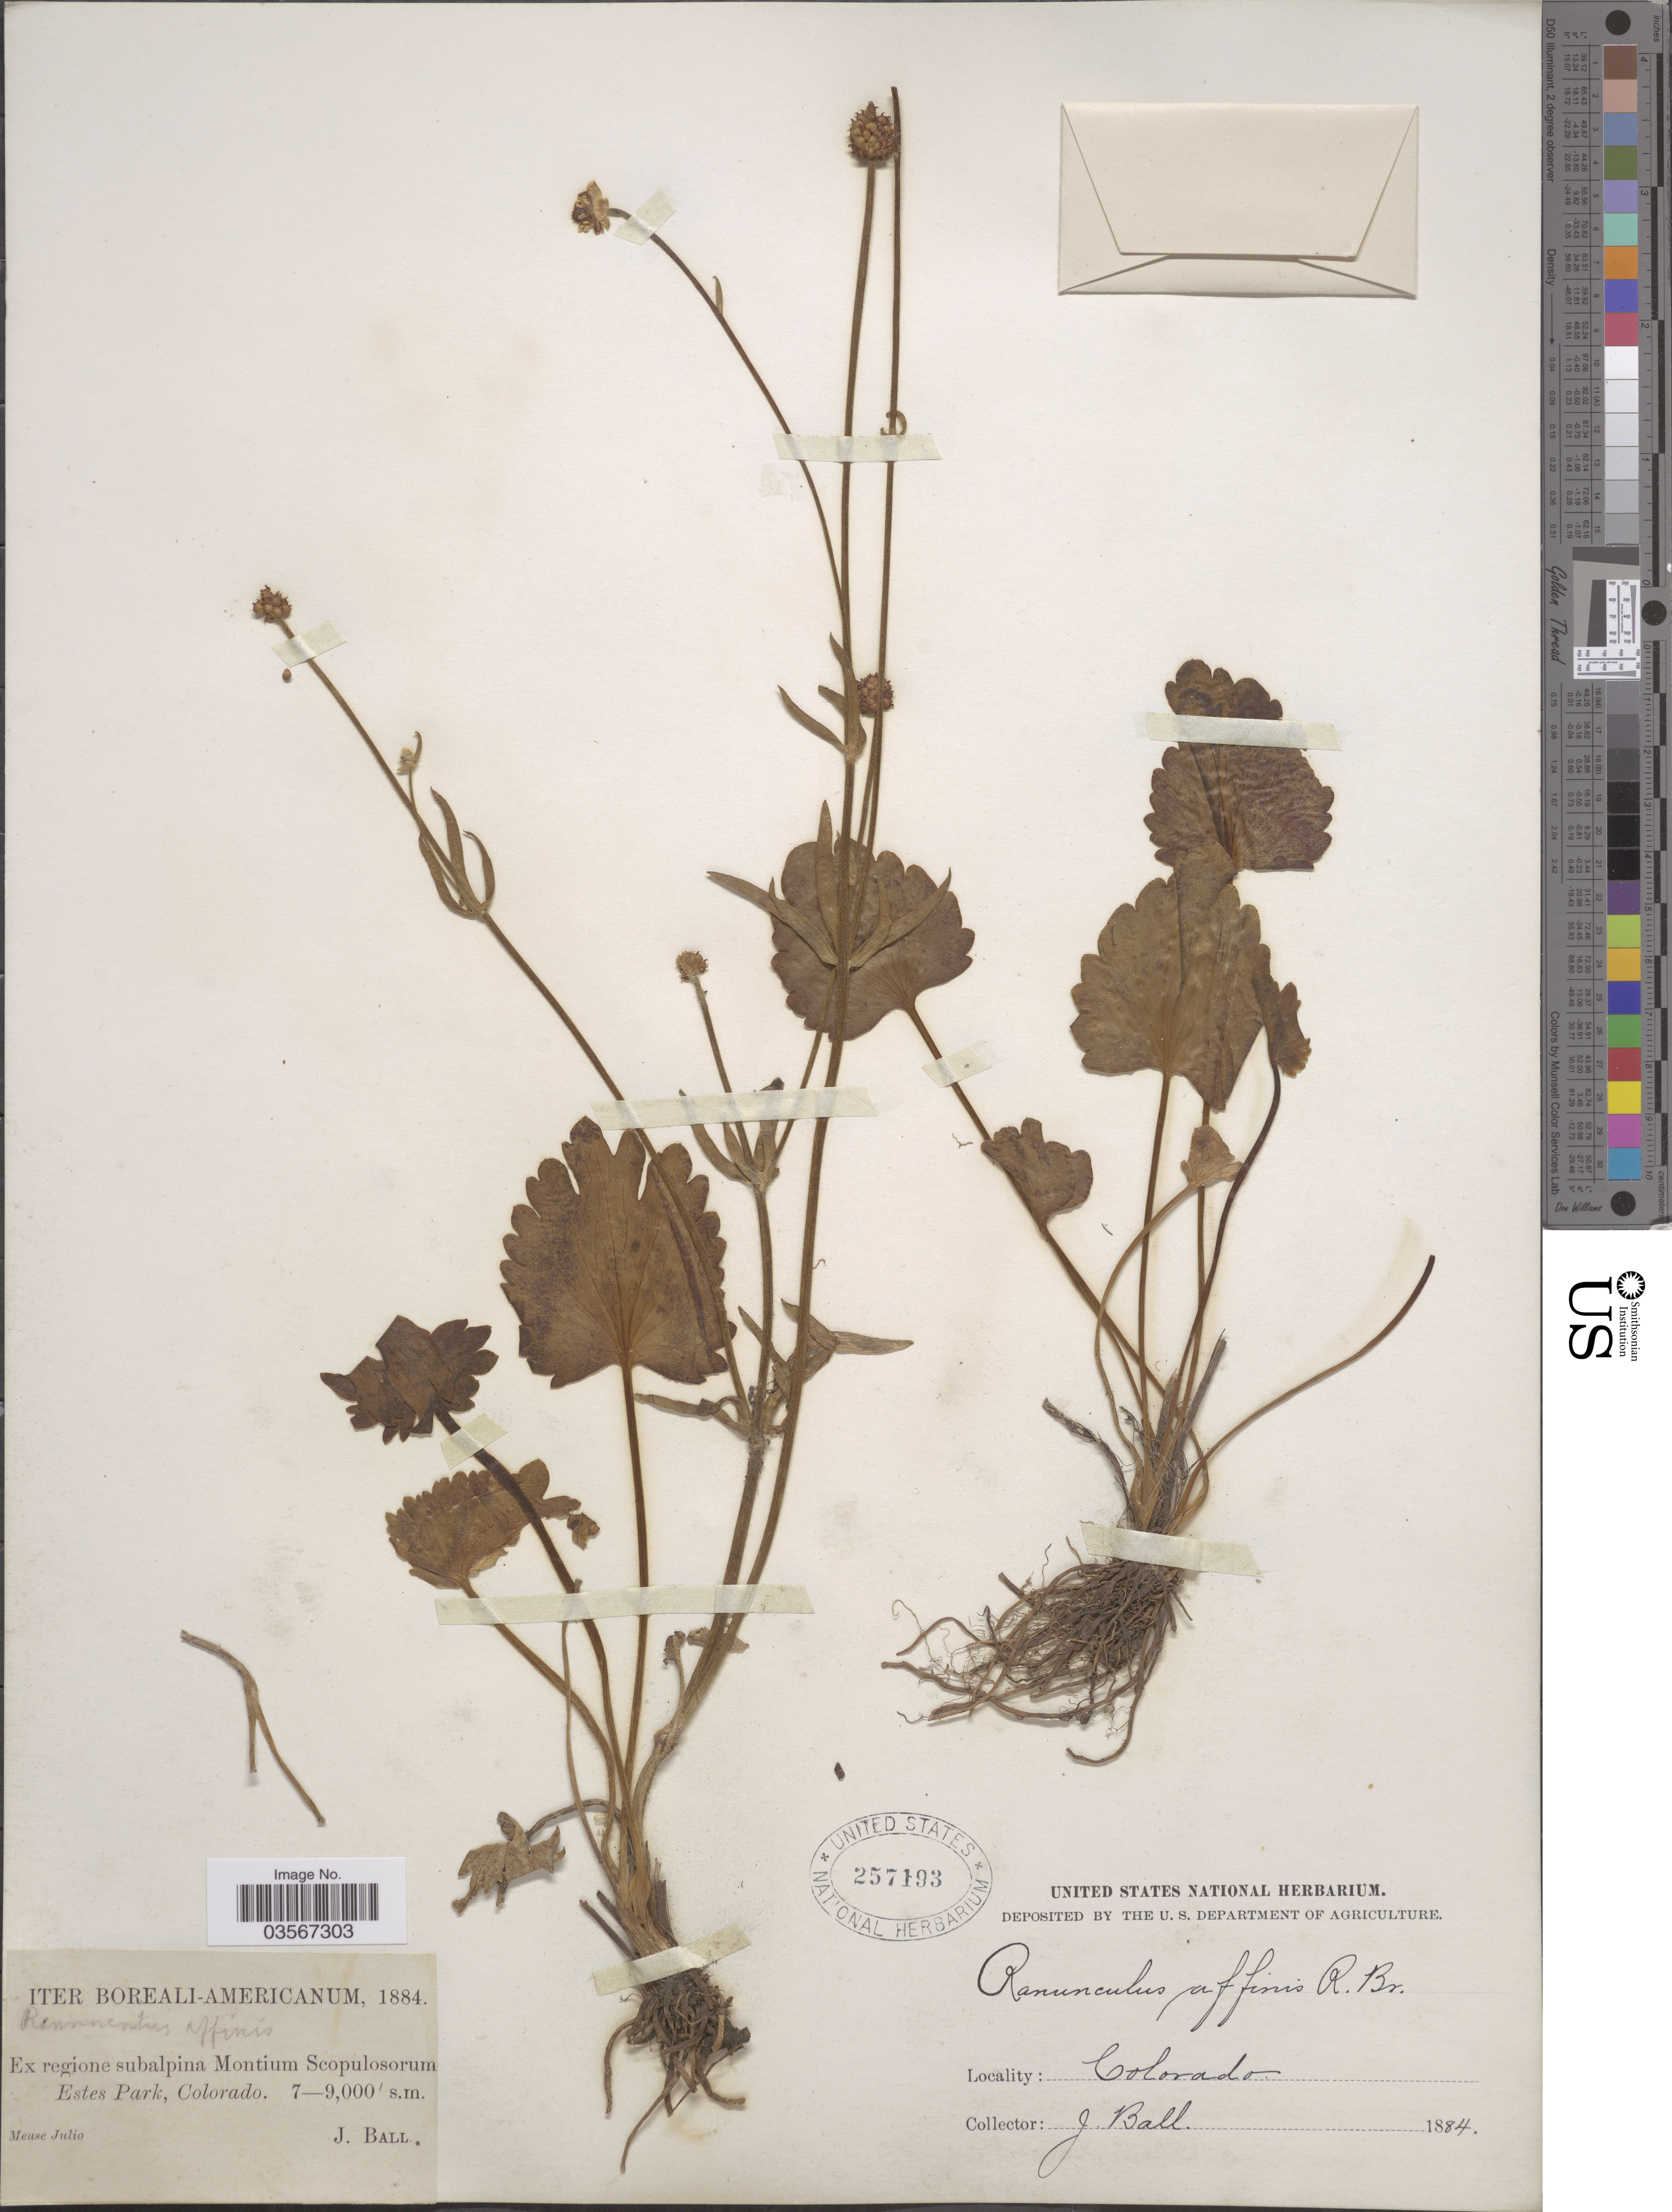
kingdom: Plantae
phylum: Tracheophyta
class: Magnoliopsida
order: Ranunculales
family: Ranunculaceae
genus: Ranunculus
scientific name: Ranunculus inamoenus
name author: Greene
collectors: J. Ball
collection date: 1884-07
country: United States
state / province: Colorado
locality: Iter Boreali-Americanum. Ex regione subalpina Montium Scopulosorum. Estes Park.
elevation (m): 2134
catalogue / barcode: US 257193